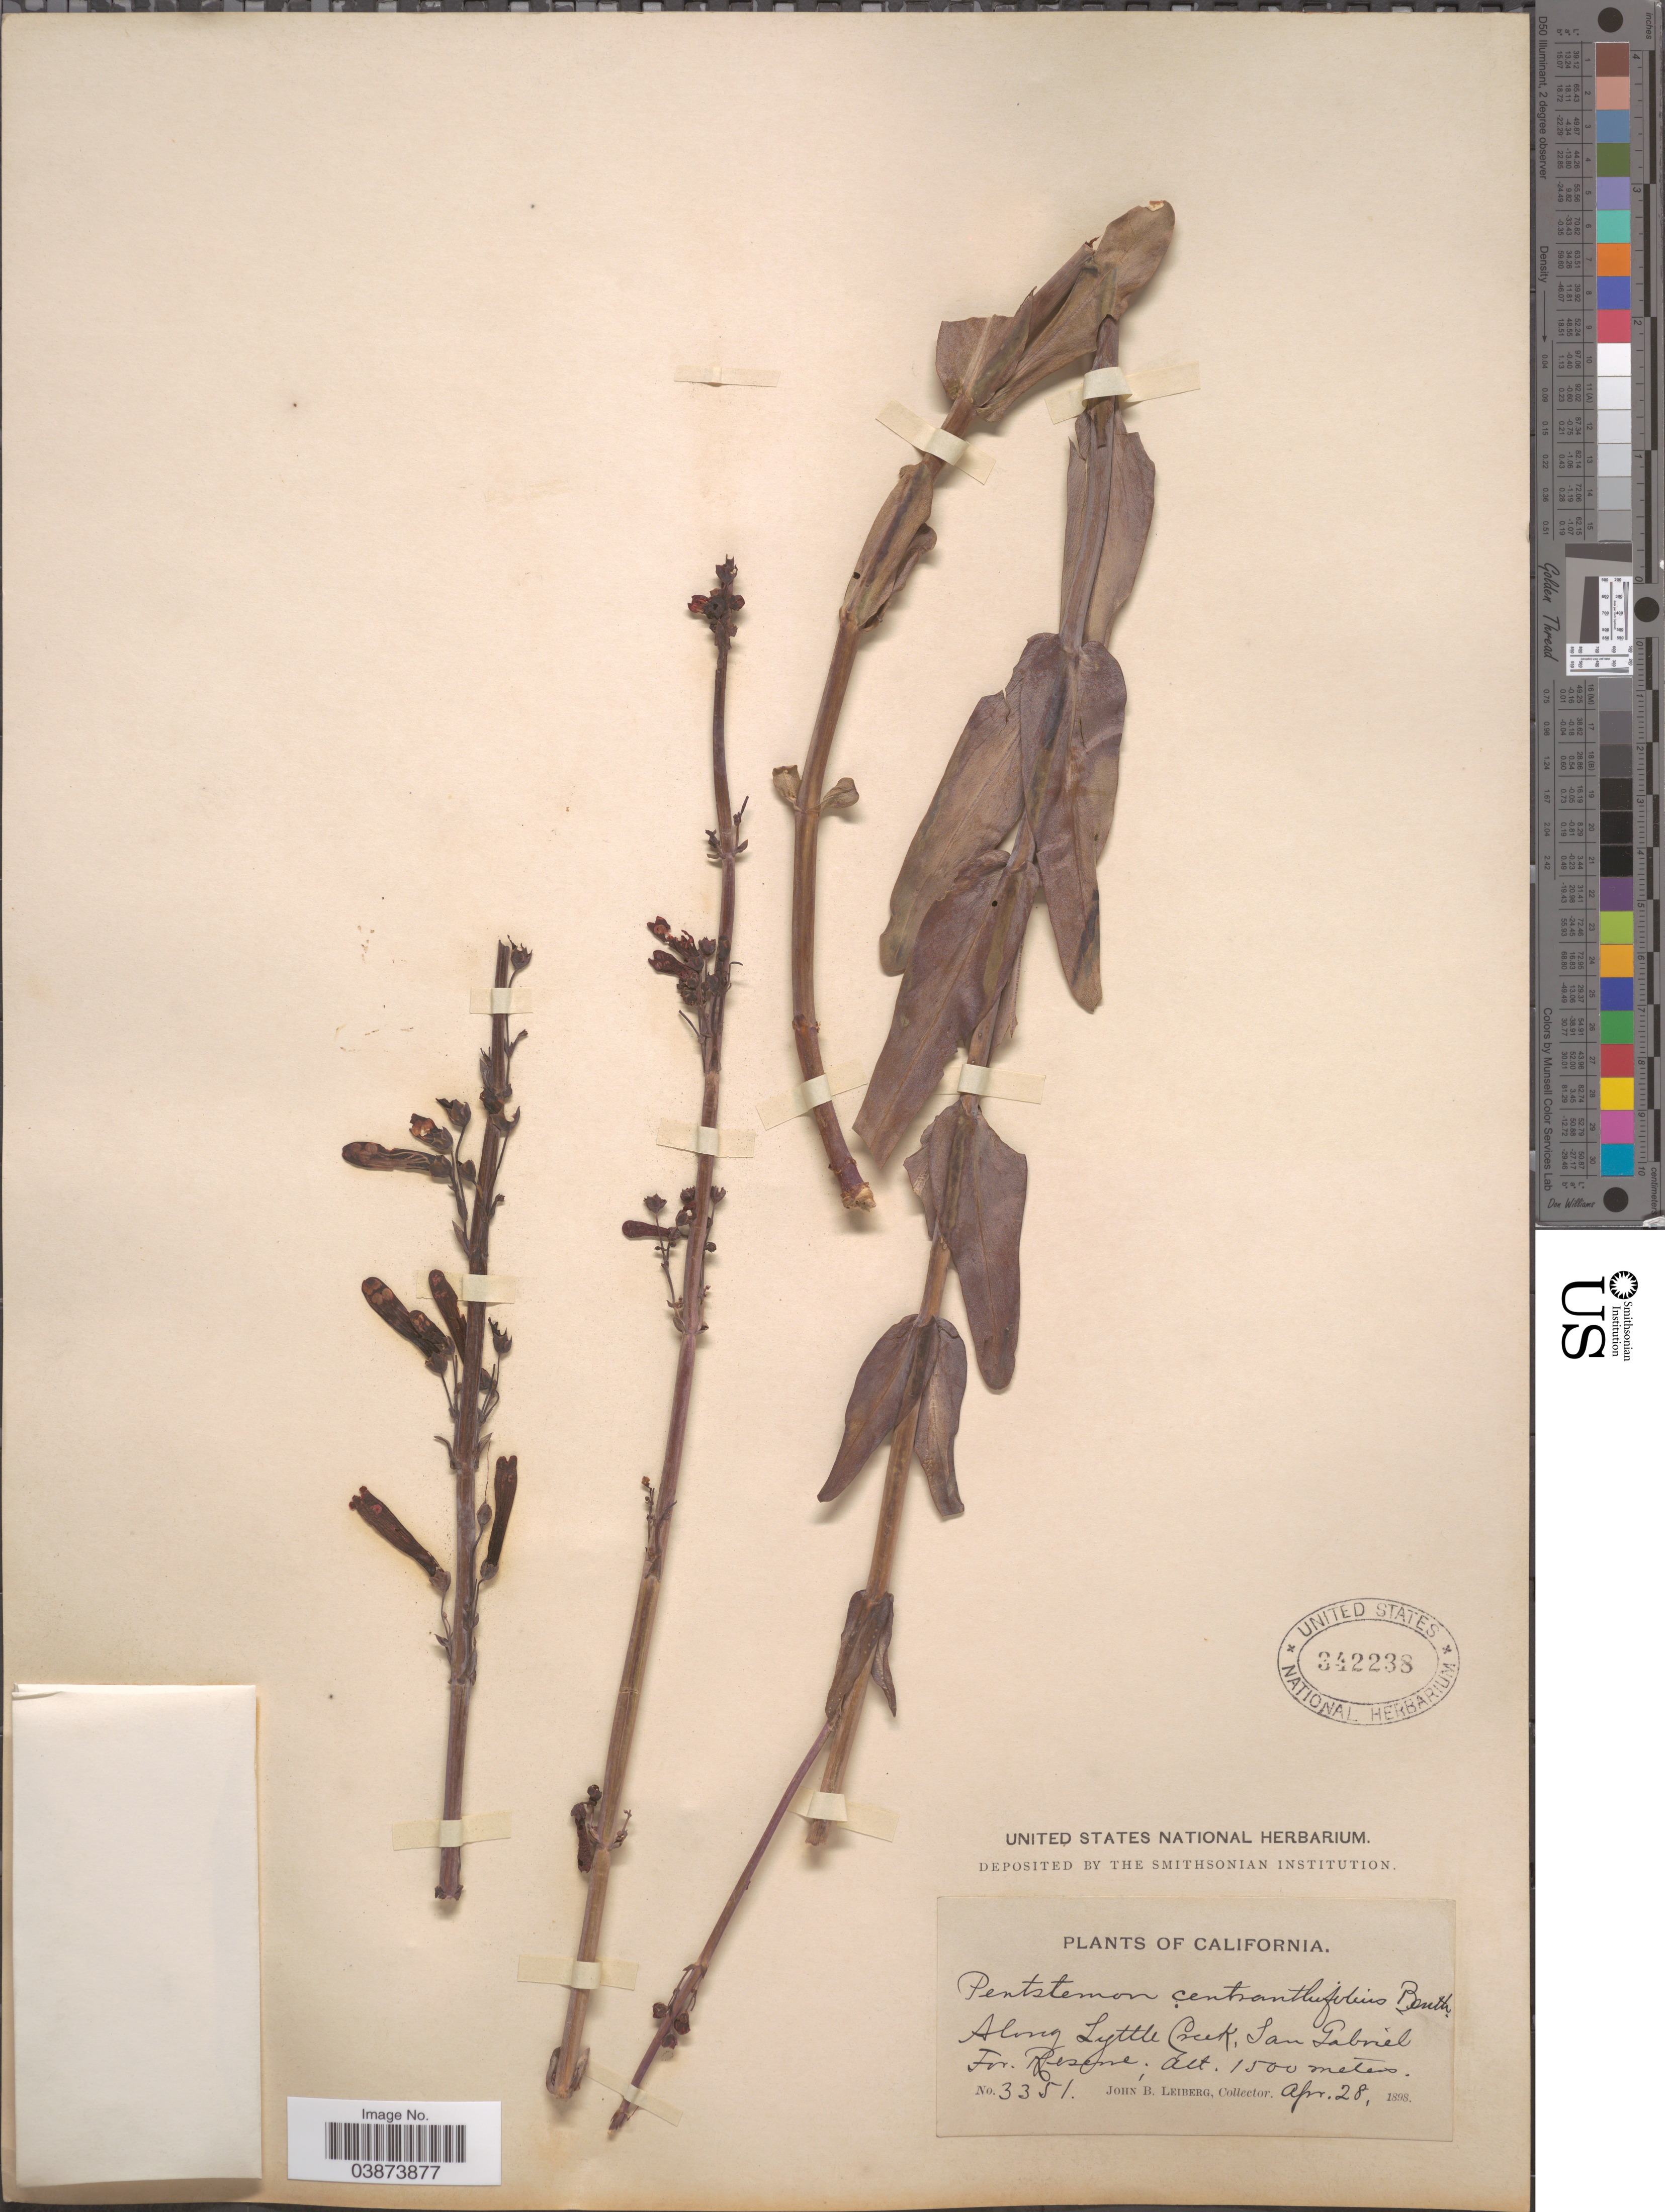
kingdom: Plantae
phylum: Tracheophyta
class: Magnoliopsida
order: Lamiales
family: Plantaginaceae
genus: Penstemon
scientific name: Penstemon centranthifolius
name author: Benth.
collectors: J. B. Leiberg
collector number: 3351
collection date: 1898-04-28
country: United States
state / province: California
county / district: Los Angeles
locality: Along Lyttle Creek, San Gabriel For. Reserve.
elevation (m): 1500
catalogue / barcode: US 342238